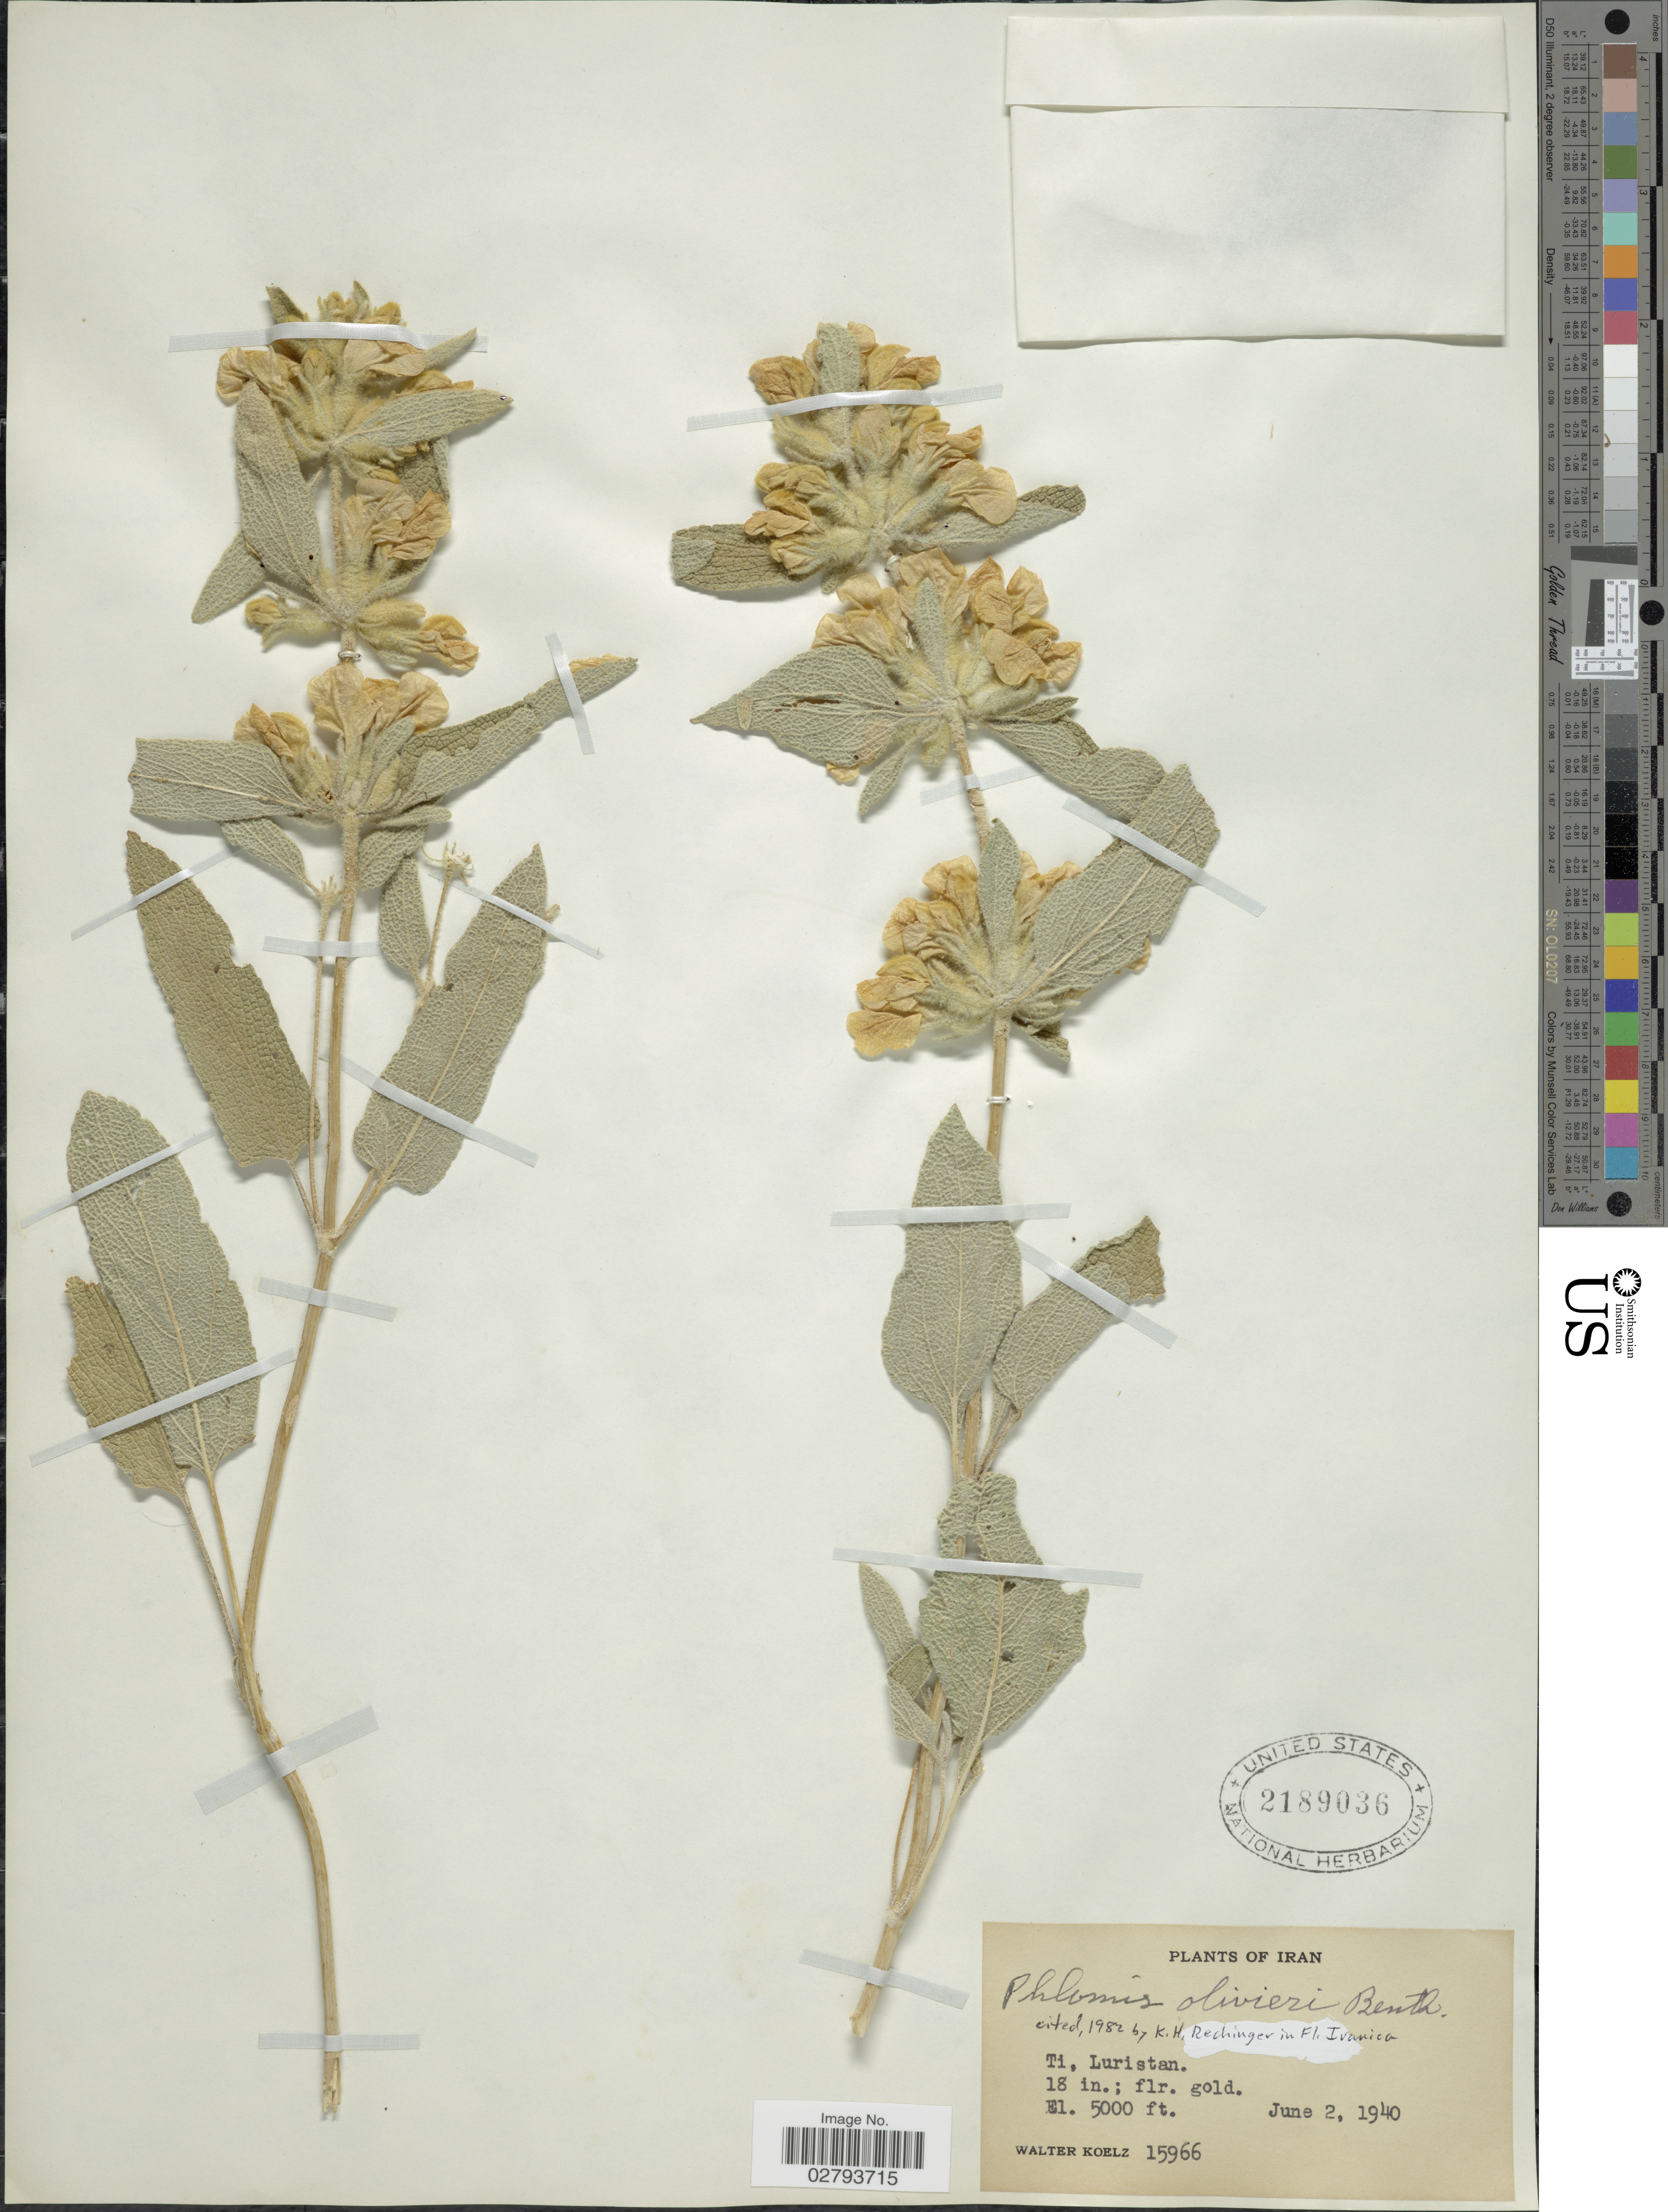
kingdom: Plantae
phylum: Tracheophyta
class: Magnoliopsida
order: Lamiales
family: Lamiaceae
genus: Phlomis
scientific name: Phlomis olivieri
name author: Benth.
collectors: W. N. Koelz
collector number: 15966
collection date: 1940-06-02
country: Iran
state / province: Lorestan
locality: Ti, Luristan.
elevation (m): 1524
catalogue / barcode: US 2189036